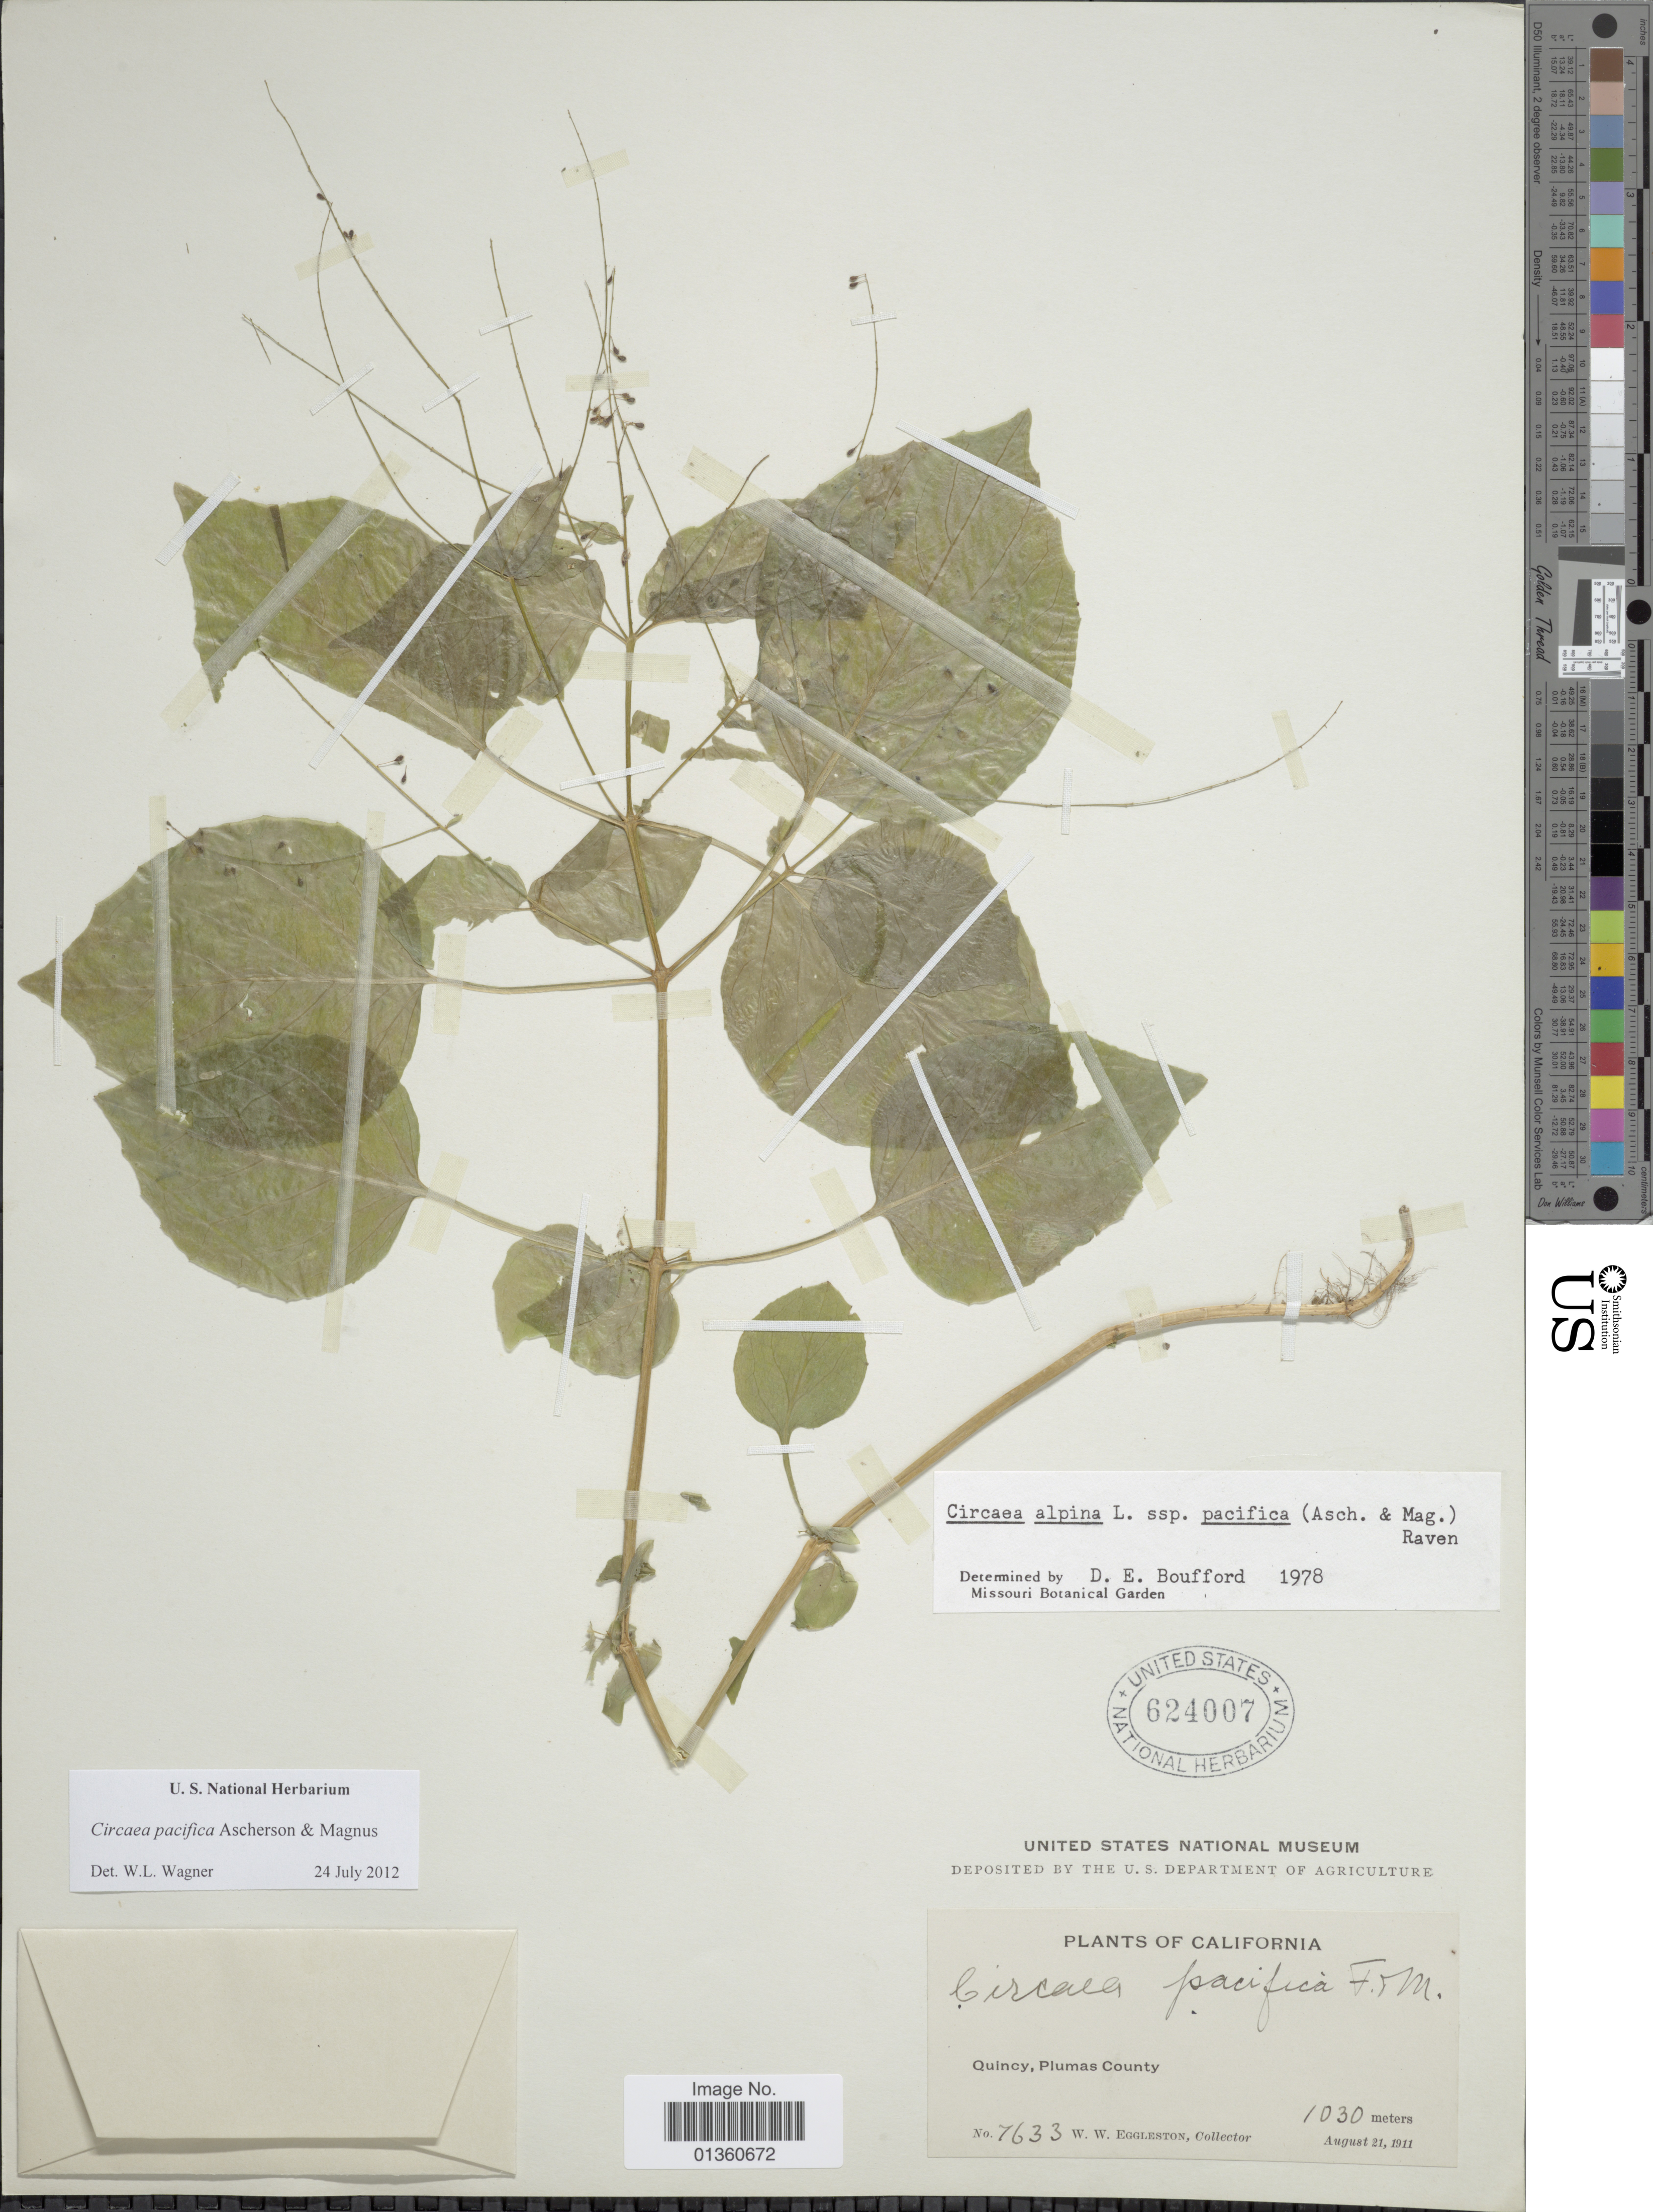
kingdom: Plantae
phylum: Tracheophyta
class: Magnoliopsida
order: Myrtales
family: Onagraceae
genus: Circaea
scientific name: Circaea pacifica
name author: Asch. & Magnus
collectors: W. W. Eggleston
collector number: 7633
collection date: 1911-08-21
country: United States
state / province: California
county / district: Plumas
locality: Quincy, Plumas County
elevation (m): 1030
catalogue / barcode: US 624007